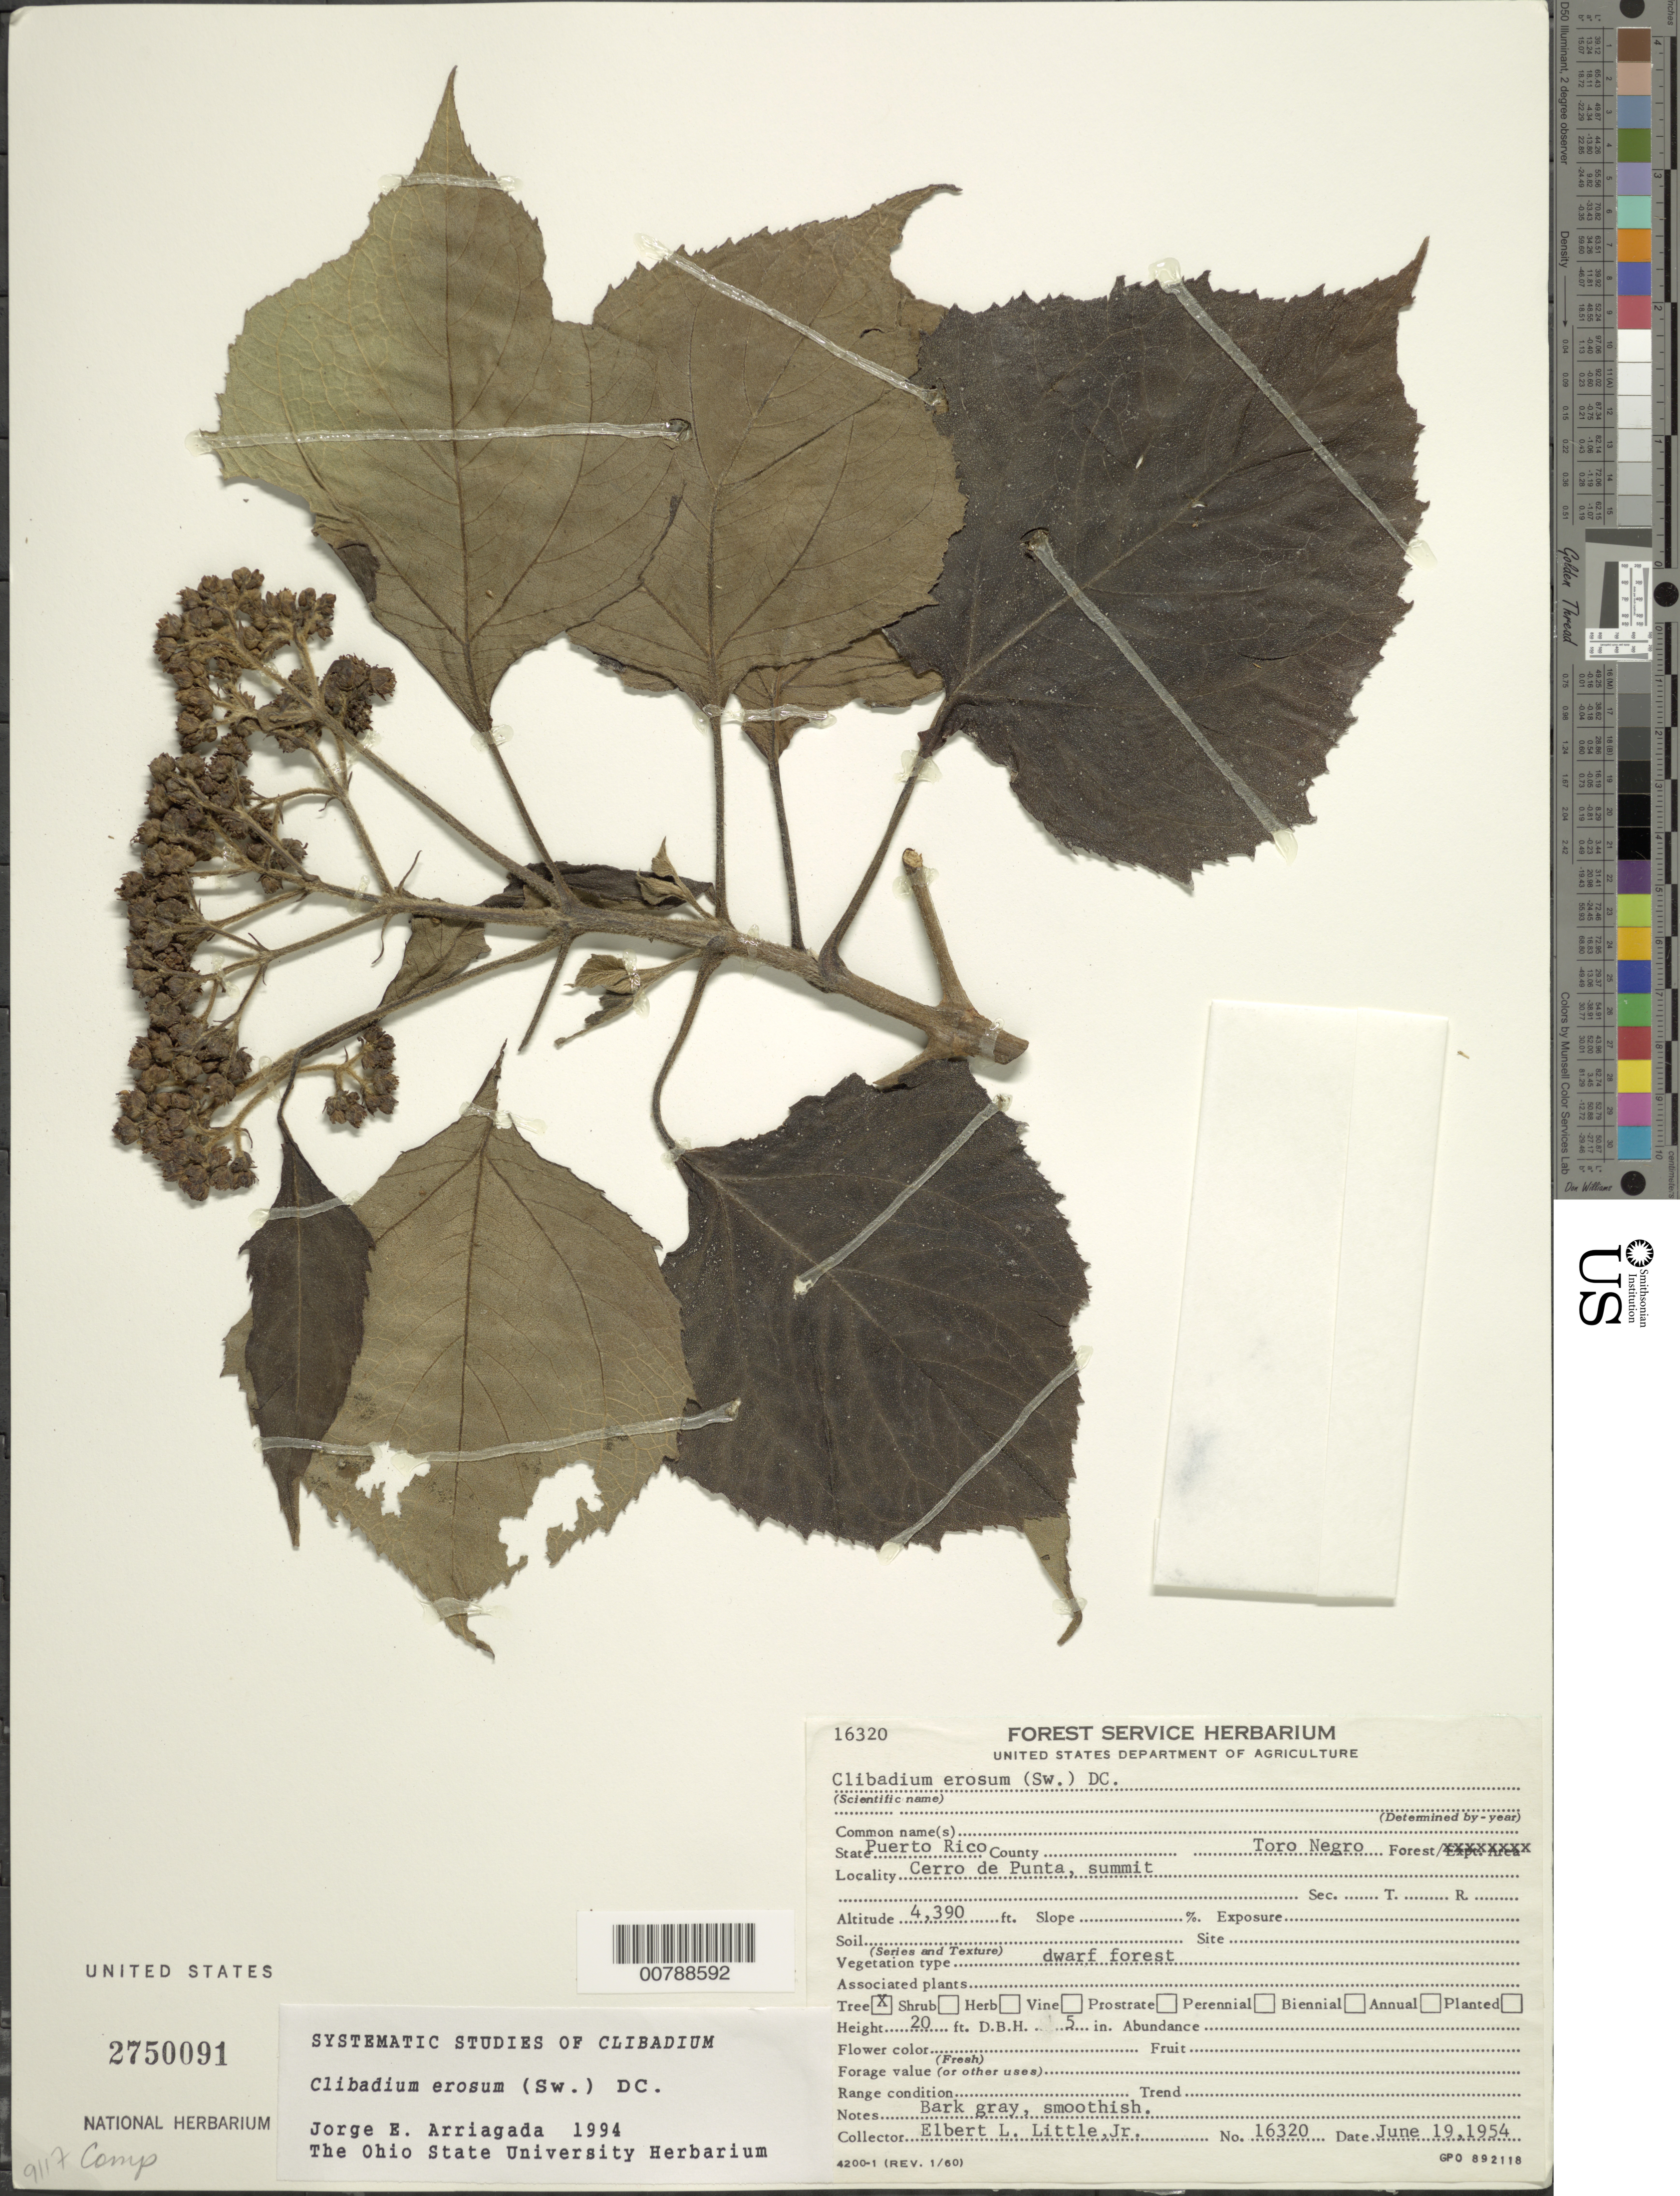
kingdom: Plantae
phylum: Tracheophyta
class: Magnoliopsida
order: Asterales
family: Asteraceae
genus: Clibadium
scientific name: Clibadium erosum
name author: (Sw.) DC.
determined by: Arriagada, J. E.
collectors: E. L. Little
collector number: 16320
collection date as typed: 19 Jun 1954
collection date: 1954-06-19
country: Puerto Rico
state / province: Jayuya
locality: Toro Negro, Cerro de Punta, summit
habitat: Dwarf forest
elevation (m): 1338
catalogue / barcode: US 2750091